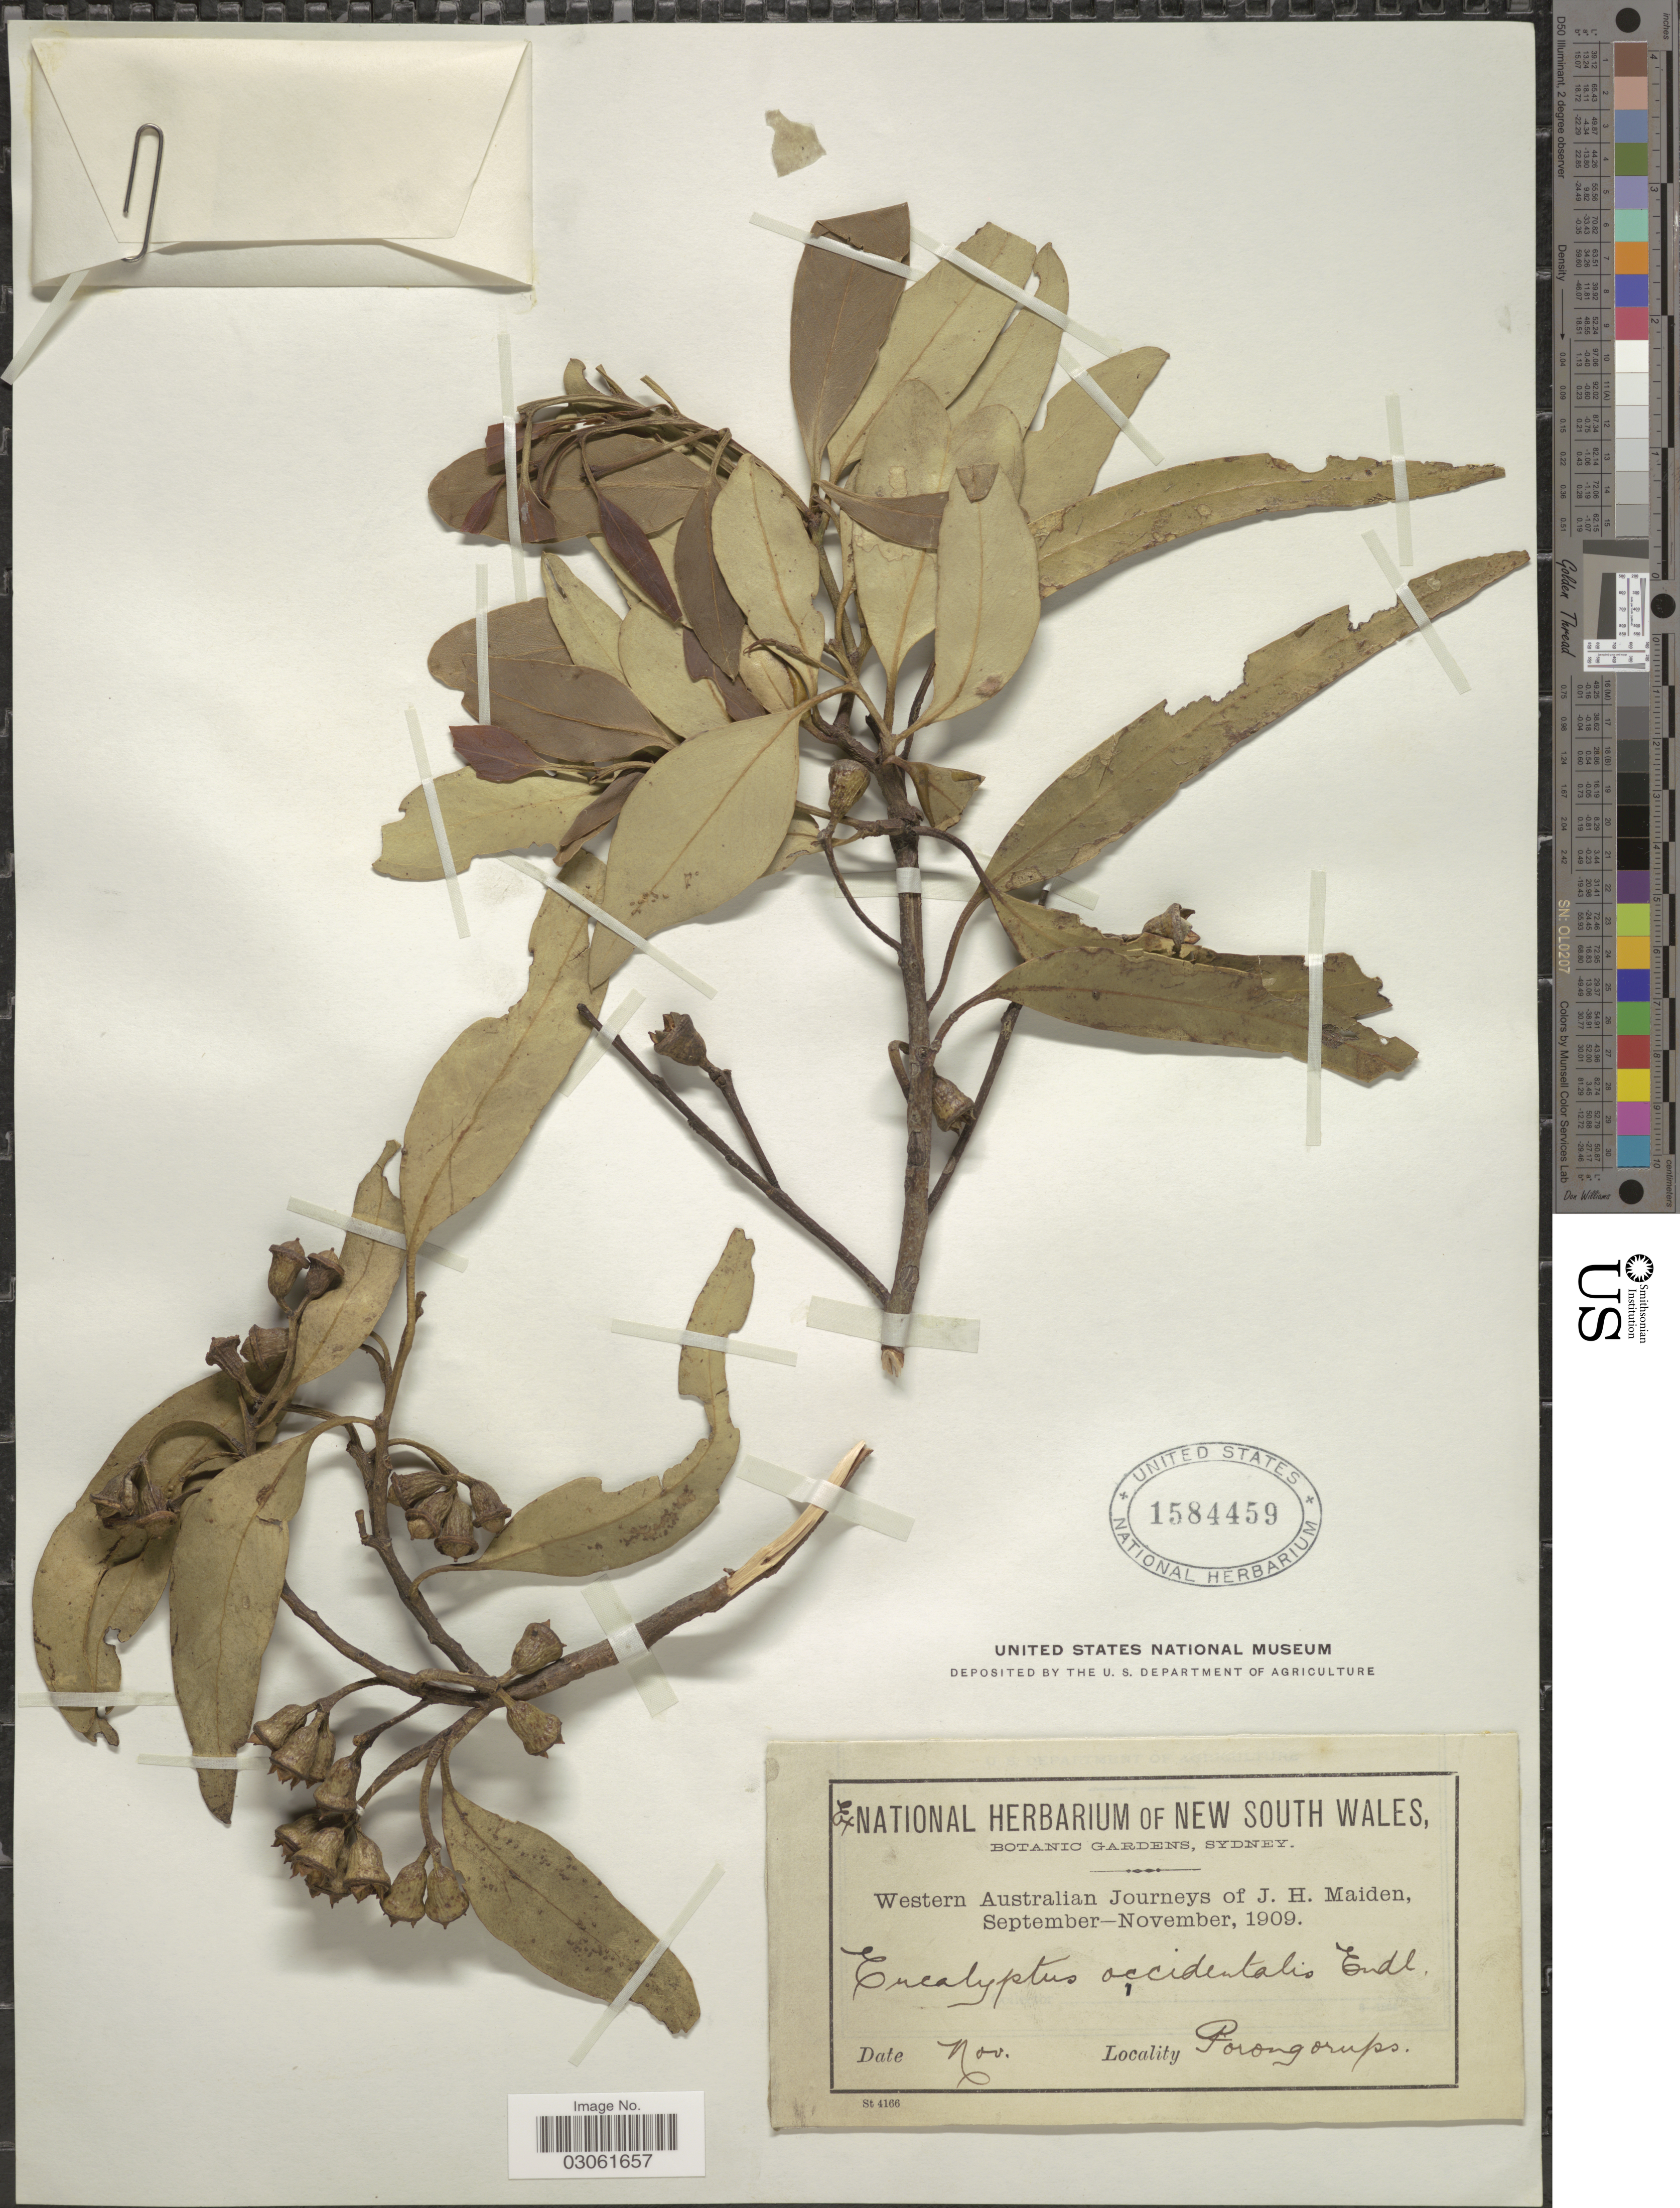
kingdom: Plantae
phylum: Tracheophyta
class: Magnoliopsida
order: Myrtales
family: Myrtaceae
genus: Eucalyptus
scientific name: Eucalyptus occidentalis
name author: Endl.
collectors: J. Maiden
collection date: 1909-11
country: Australia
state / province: Western Australia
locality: Porongorups.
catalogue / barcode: US 1584459